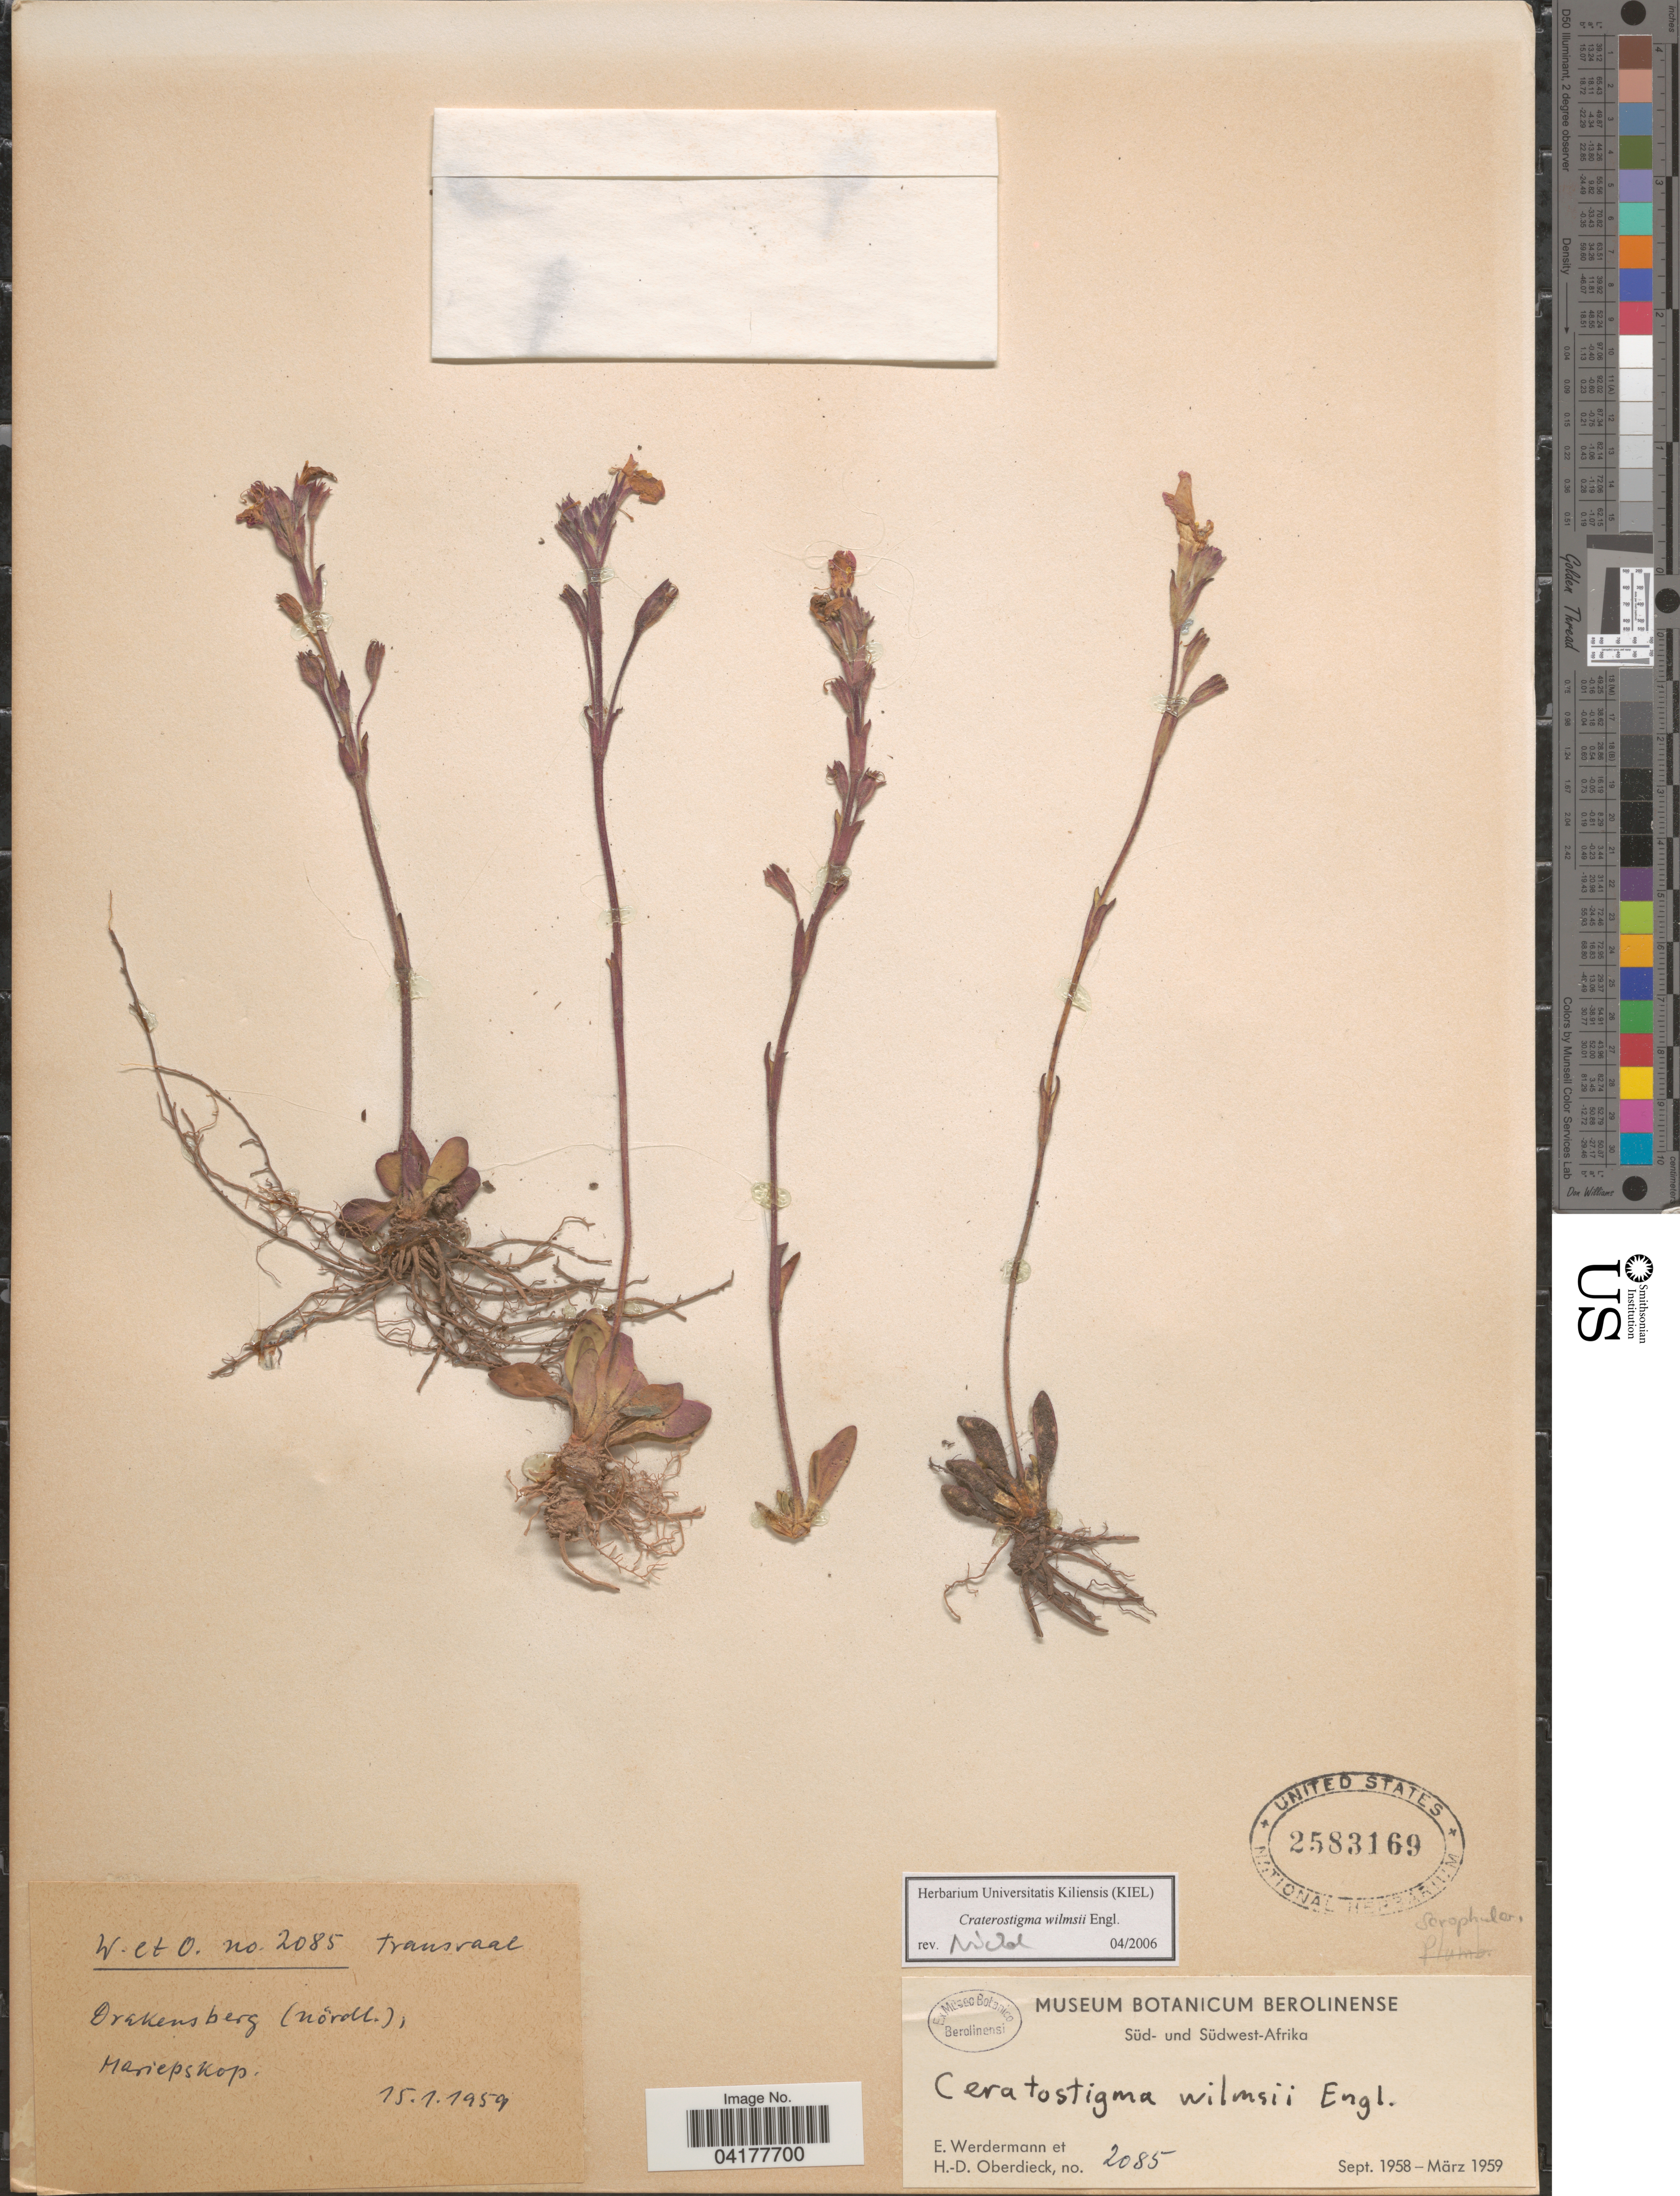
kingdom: Plantae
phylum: Tracheophyta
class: Magnoliopsida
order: Lamiales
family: Linderniaceae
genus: Craterostigma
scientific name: Craterostigma wilmsii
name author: Engl.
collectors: E. Werdermann & H. Oberdieck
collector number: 2085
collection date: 1959-01-15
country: South Africa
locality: Drakensberg (Nördl.), Mariepskop. Transvaal.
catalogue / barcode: US 2583169